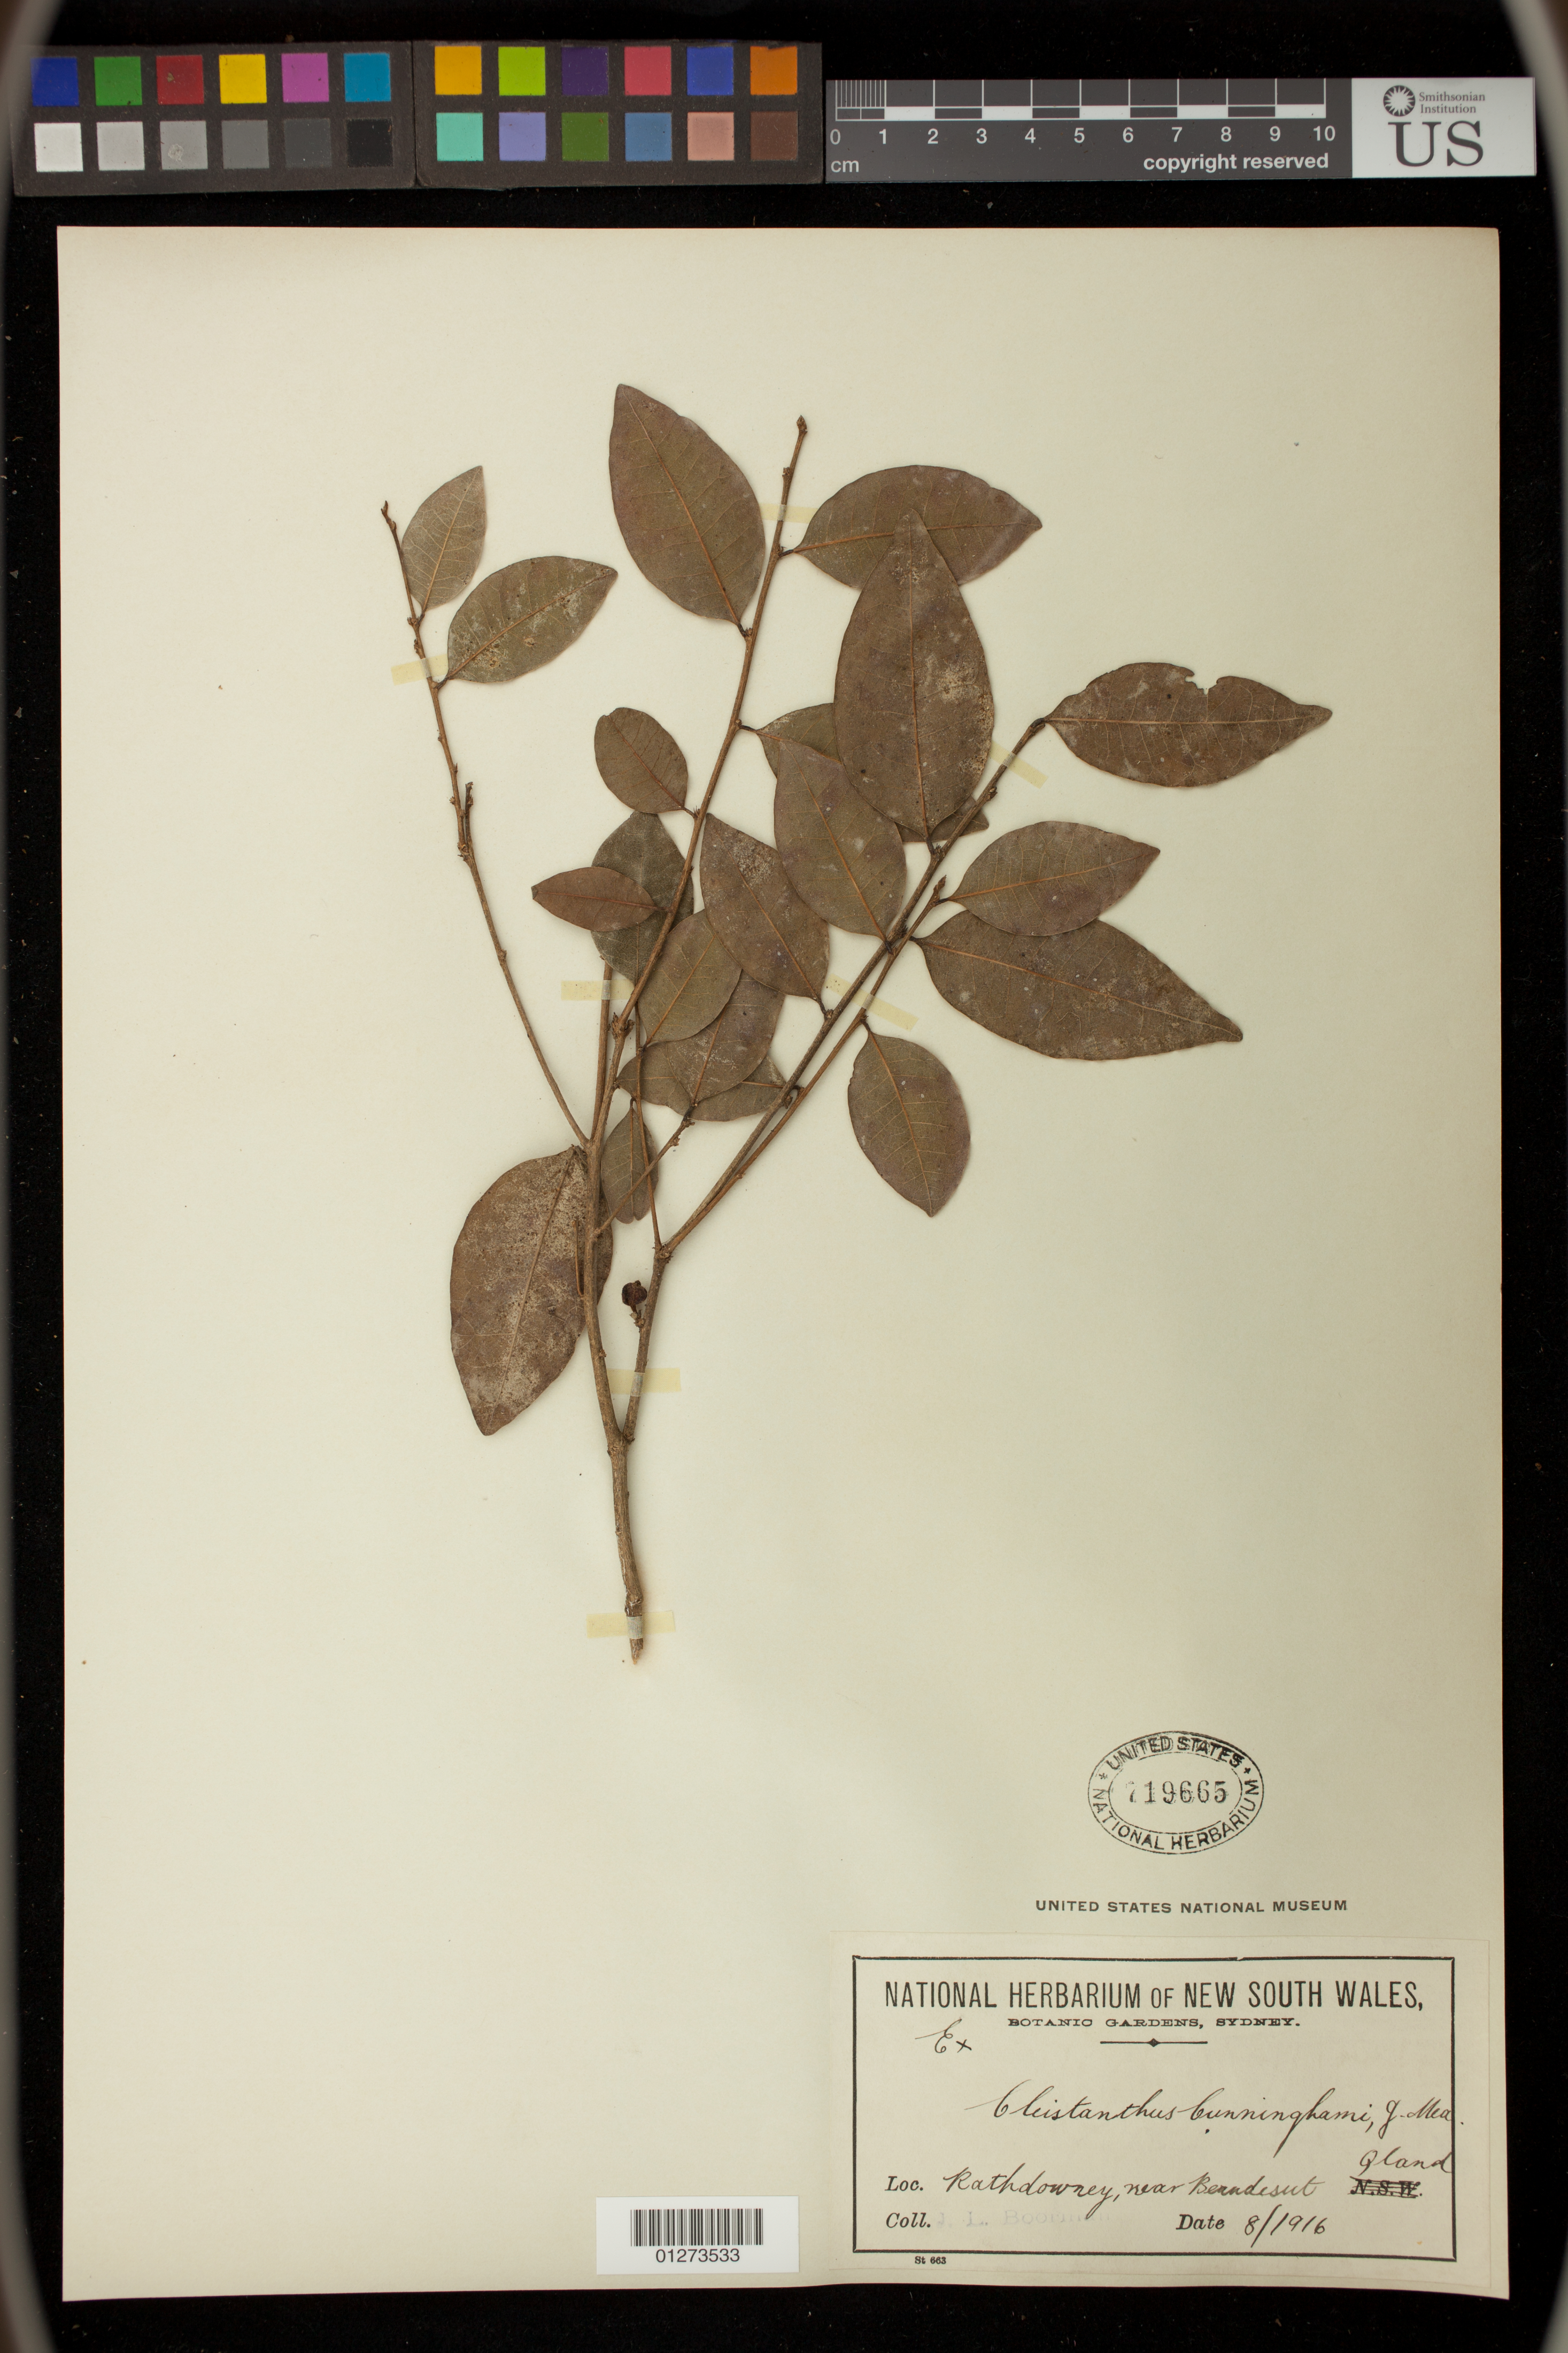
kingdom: Plantae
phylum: Tracheophyta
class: Magnoliopsida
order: Malpighiales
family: Phyllanthaceae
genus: Cleistanthus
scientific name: Cleistanthus cunninghamii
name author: (Müll. Arg.) Müll. Arg.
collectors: J. Boorman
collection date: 1916-08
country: Australia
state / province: Queensland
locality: Rathdowney, near Beaudesert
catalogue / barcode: US 719665